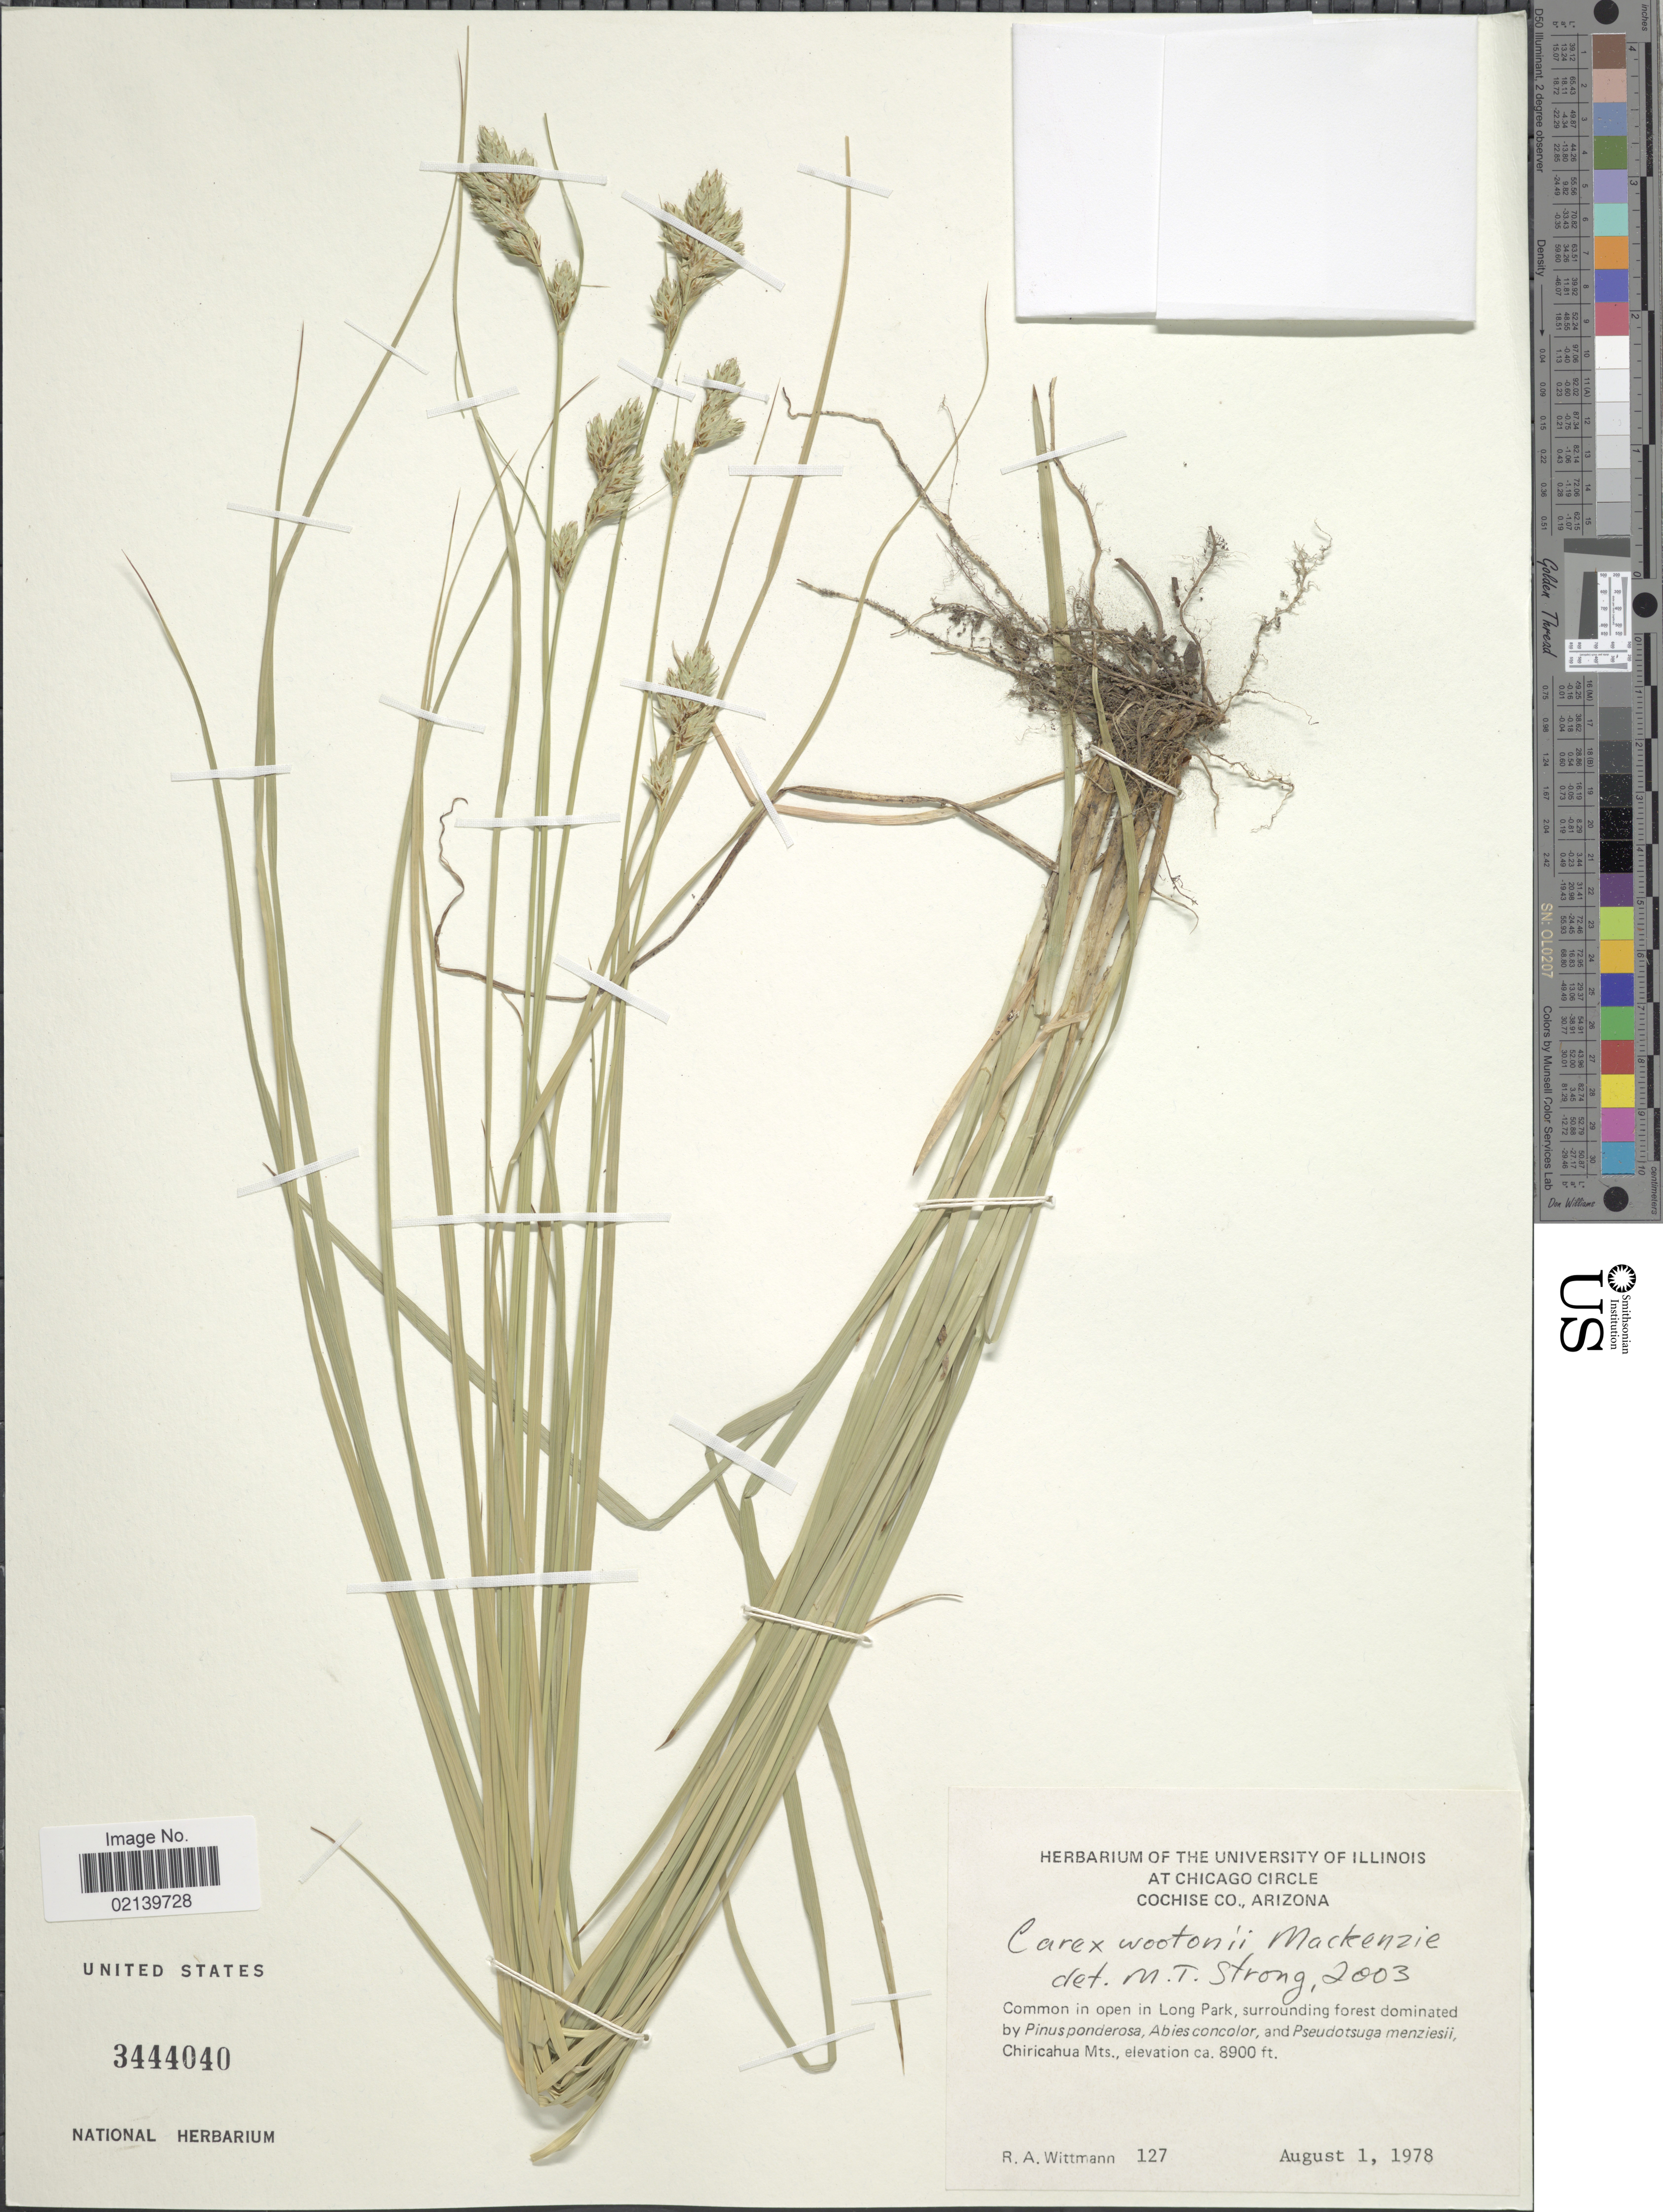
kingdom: Plantae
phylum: Tracheophyta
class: Liliopsida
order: Poales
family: Cyperaceae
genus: Carex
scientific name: Carex wootonii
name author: Mack.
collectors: R. Wittmann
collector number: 127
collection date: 1978-08-01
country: United States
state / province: Arizona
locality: Chiricahua Mts.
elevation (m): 2713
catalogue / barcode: US 3444040